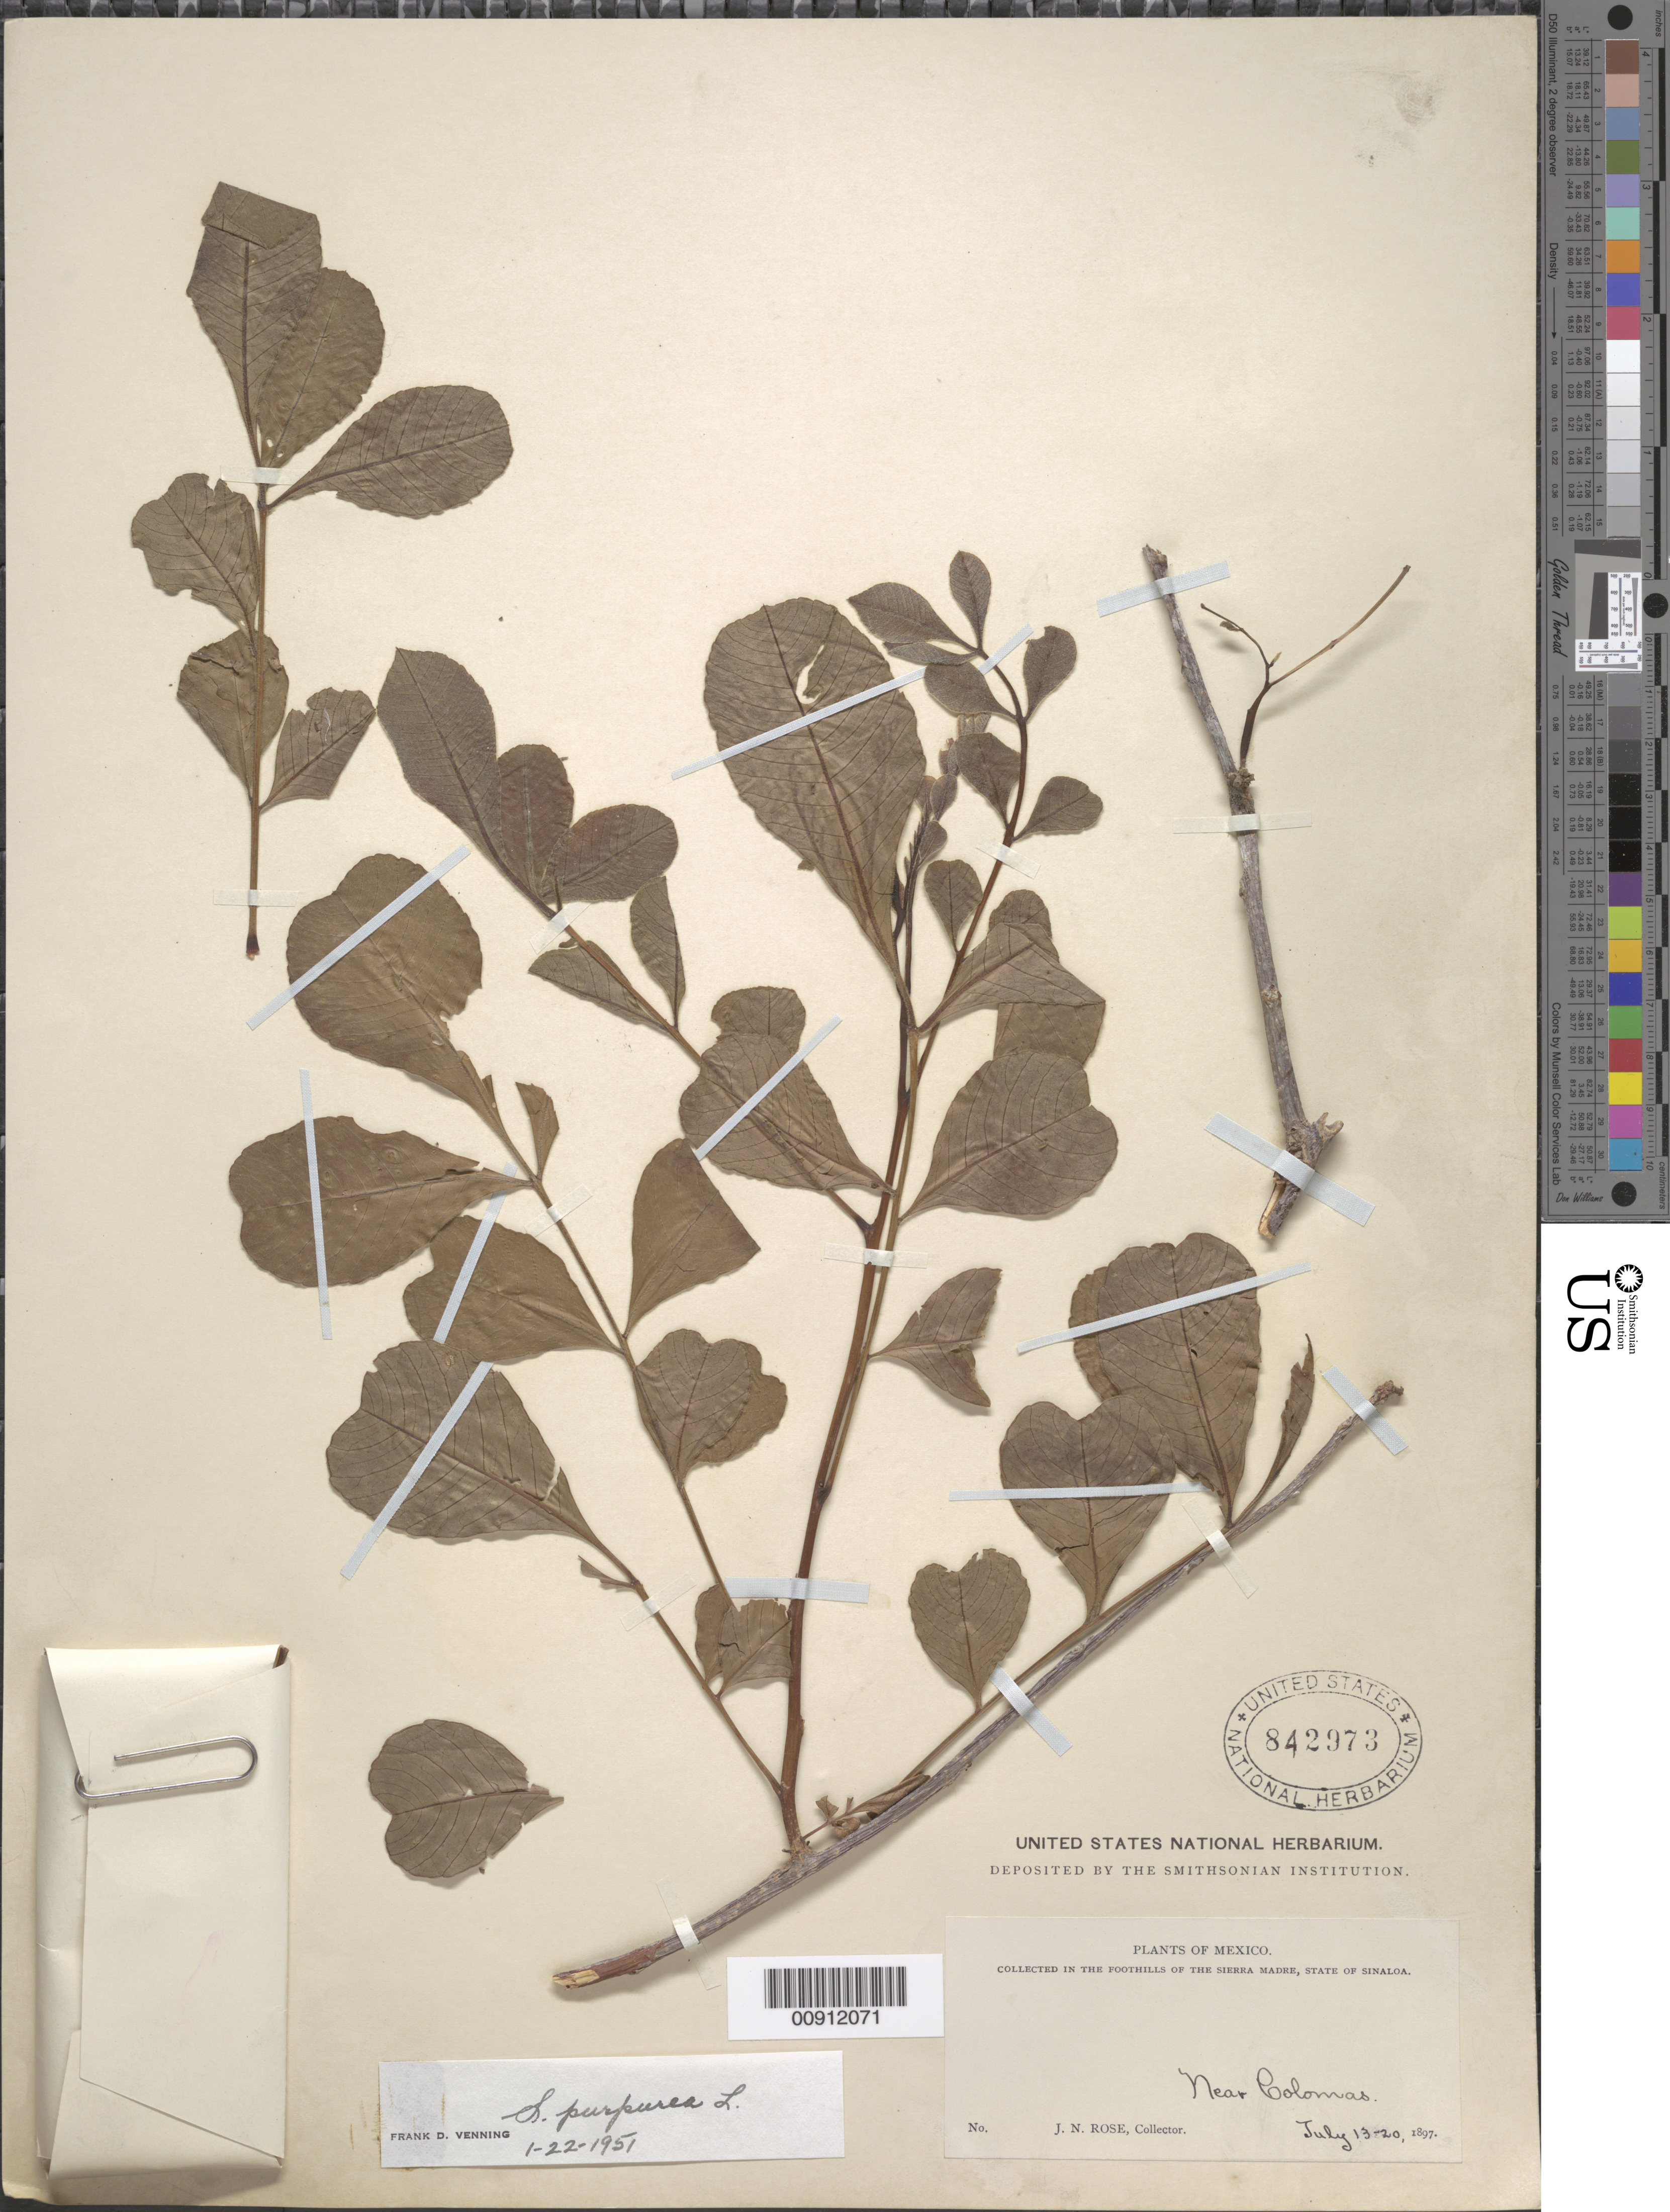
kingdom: Plantae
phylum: Tracheophyta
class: Magnoliopsida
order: Sapindales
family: Anacardiaceae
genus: Spondias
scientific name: Spondias purpurea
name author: L.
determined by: Mitchell, John D.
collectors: J. N. Rose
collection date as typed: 13 Jul 1897 to 20 Jul 1897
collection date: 1897-07-13/1897-07-20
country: Mexico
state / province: Sinaloa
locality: Near Colomas. Foothills of the Sierra Madre, State of Sinaloa.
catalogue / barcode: US 842973